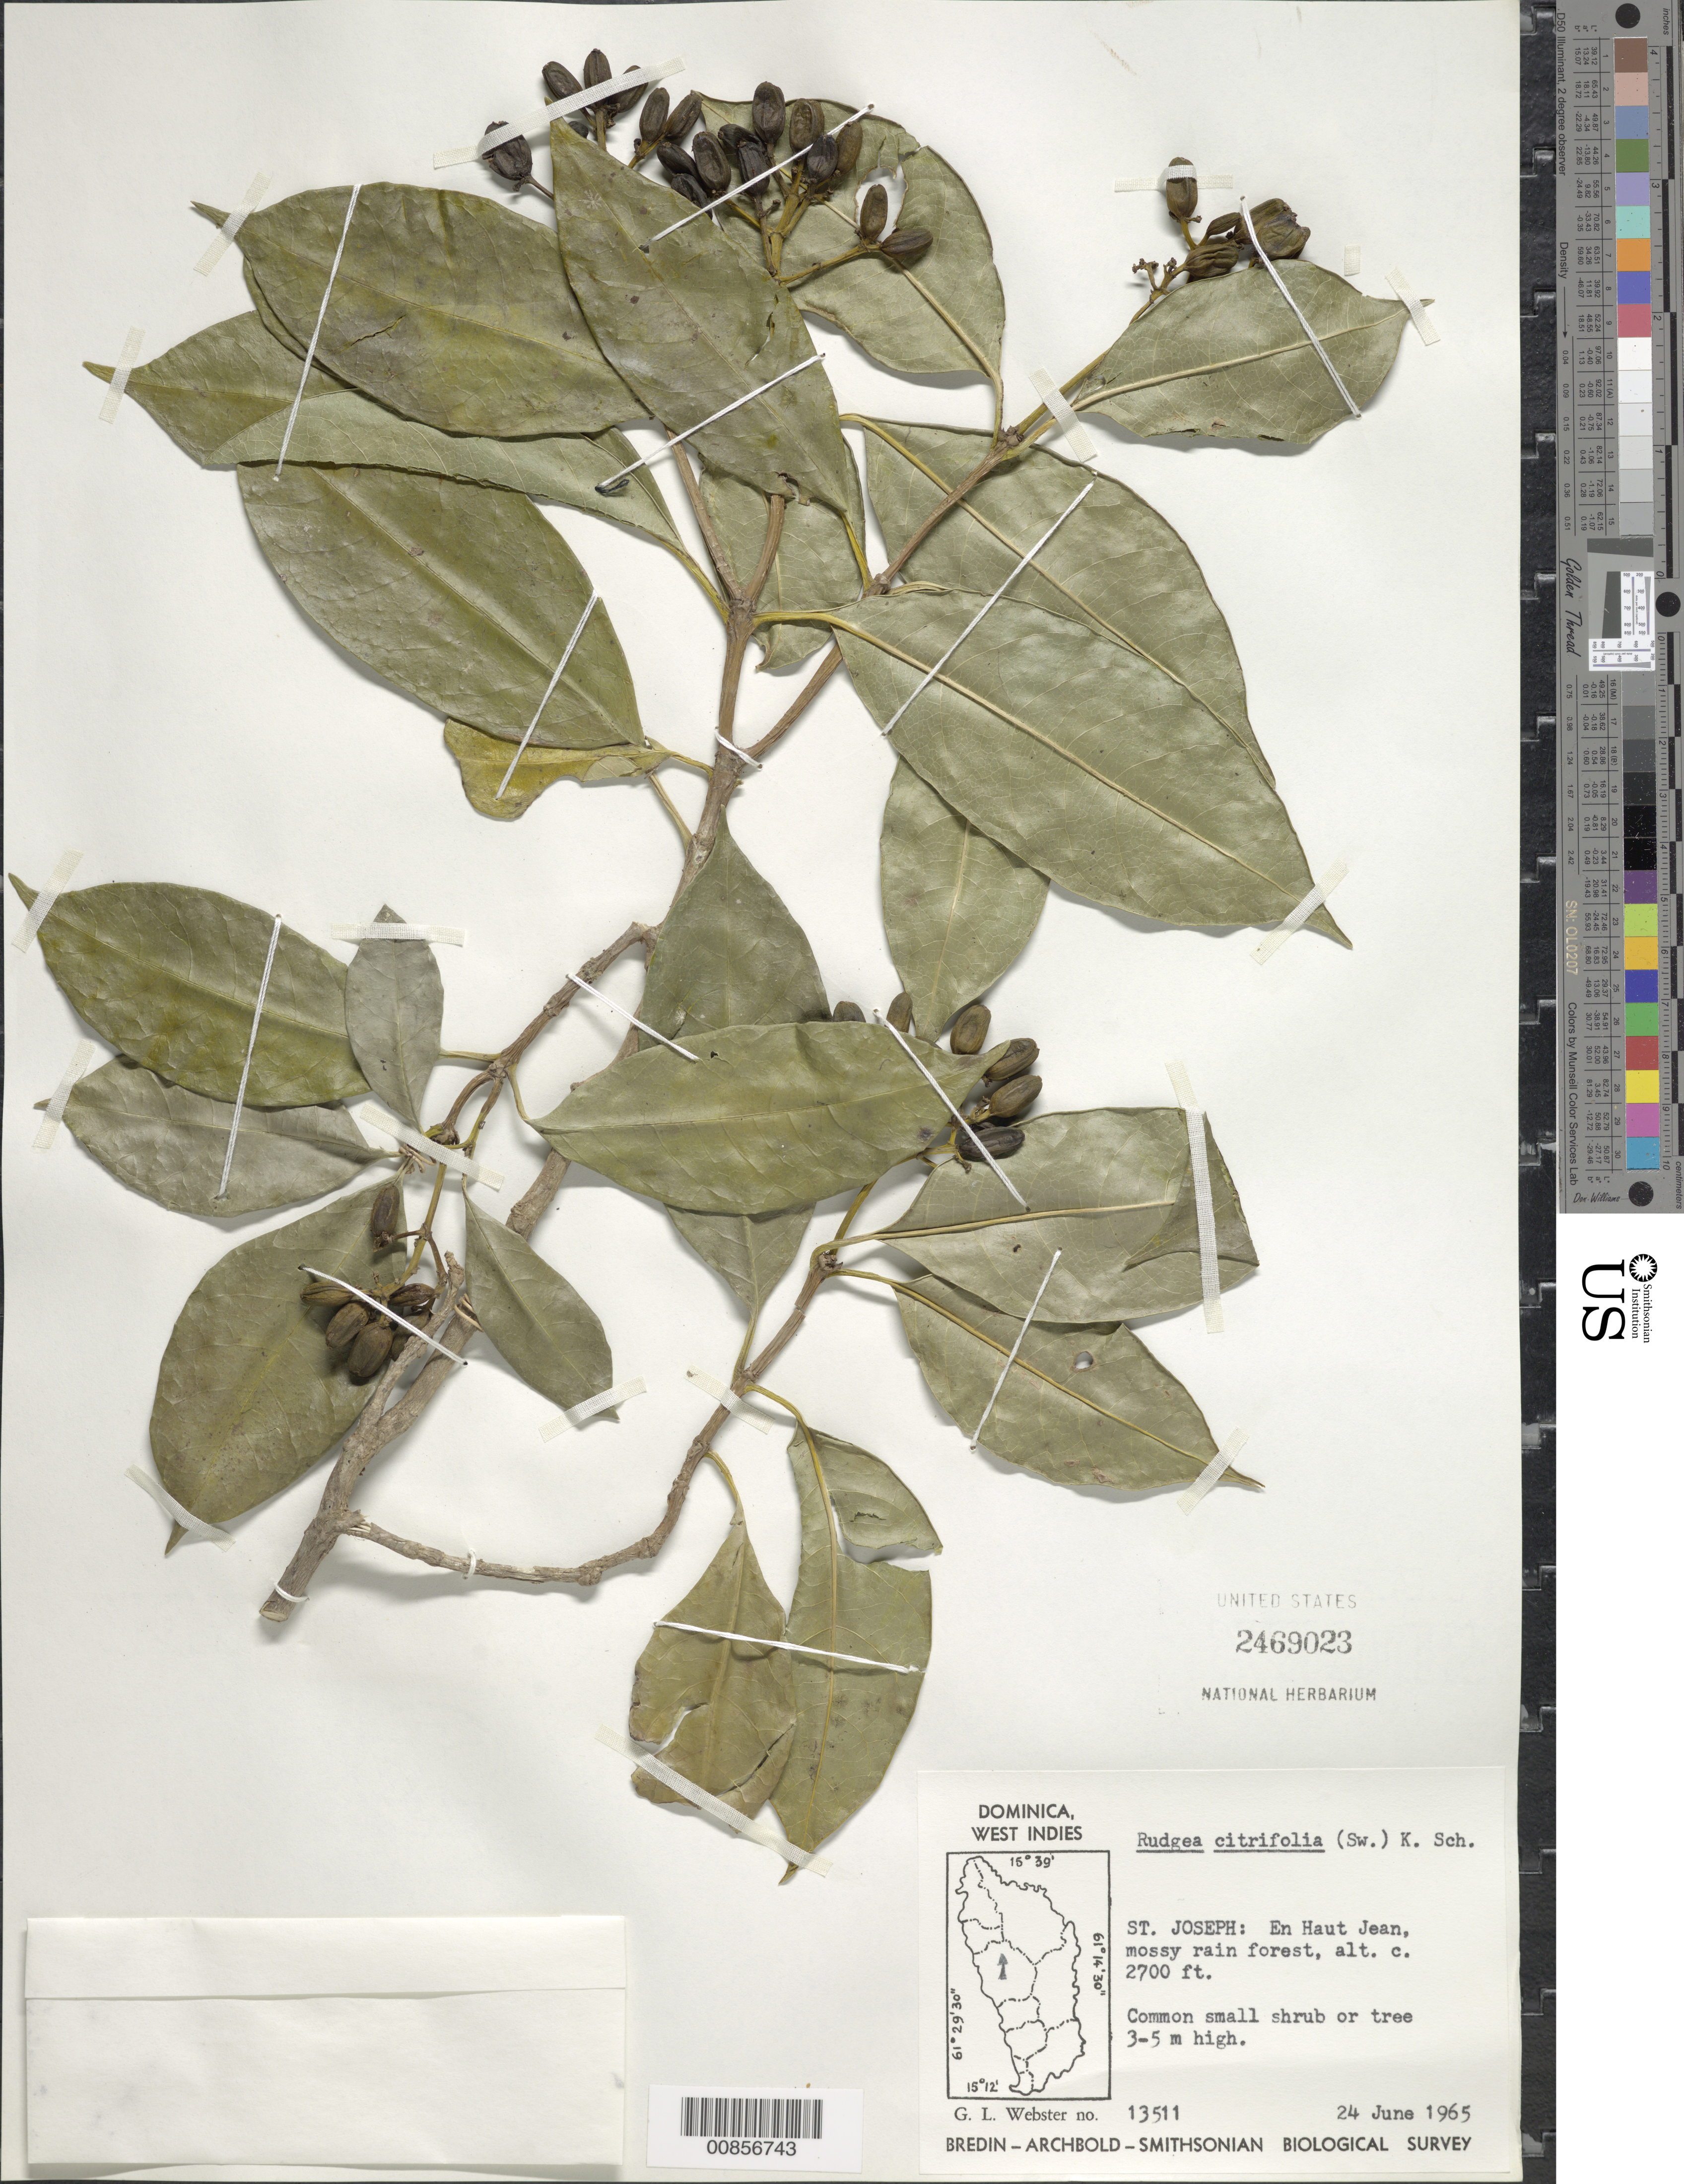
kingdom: Plantae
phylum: Tracheophyta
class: Magnoliopsida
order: Gentianales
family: Rubiaceae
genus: Rudgea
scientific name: Rudgea citrifolia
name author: (Sw.) K. Schum.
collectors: G. L. Webster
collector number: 13511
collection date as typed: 24 Jun 1965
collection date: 1965-06-24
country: Dominica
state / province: St. Joseph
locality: En Haut Jean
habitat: Mossy rainforest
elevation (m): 823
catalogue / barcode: US 2469023